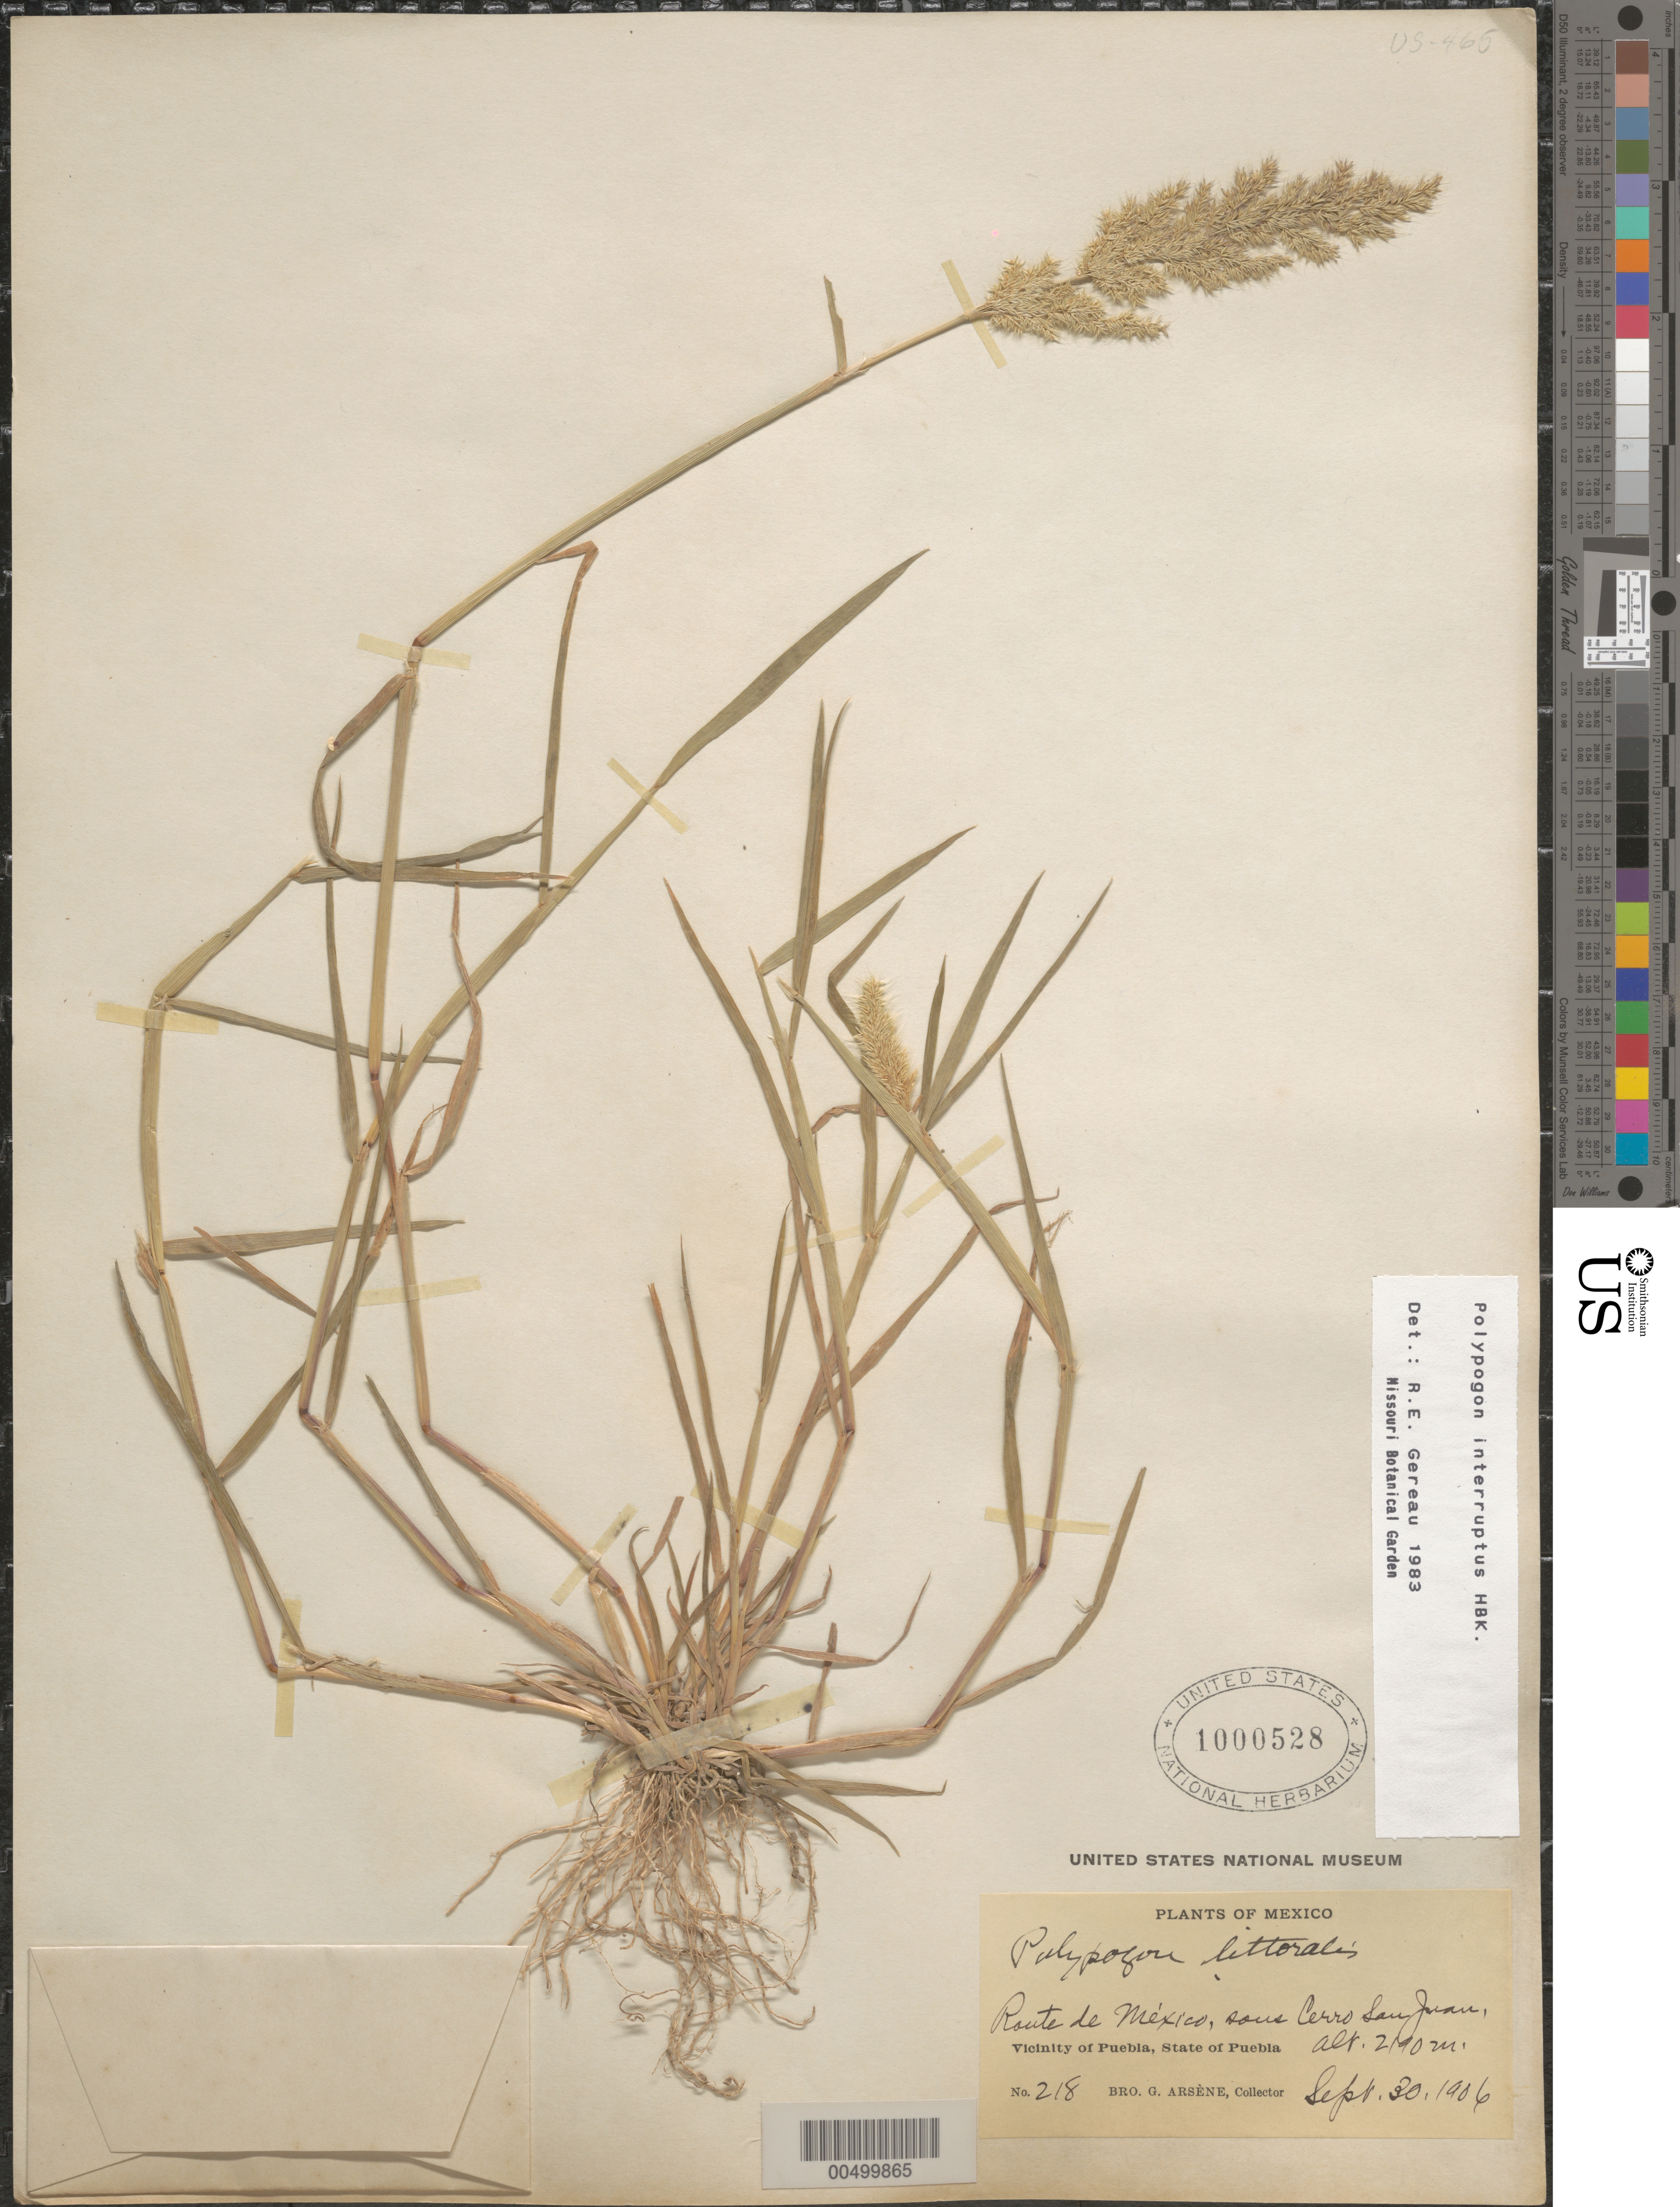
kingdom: Plantae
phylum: Tracheophyta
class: Liliopsida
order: Poales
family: Poaceae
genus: Polypogon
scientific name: Polypogon interruptus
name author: Kunth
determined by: Gereau, R. E.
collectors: Bro. G. Arsène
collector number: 218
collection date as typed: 30 Sep 1906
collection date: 1906-09-30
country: Mexico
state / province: Puebla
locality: Vicinity of Puebla, Route de M‚xico, sous Cerro San Juan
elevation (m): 2190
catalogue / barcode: US 1000528